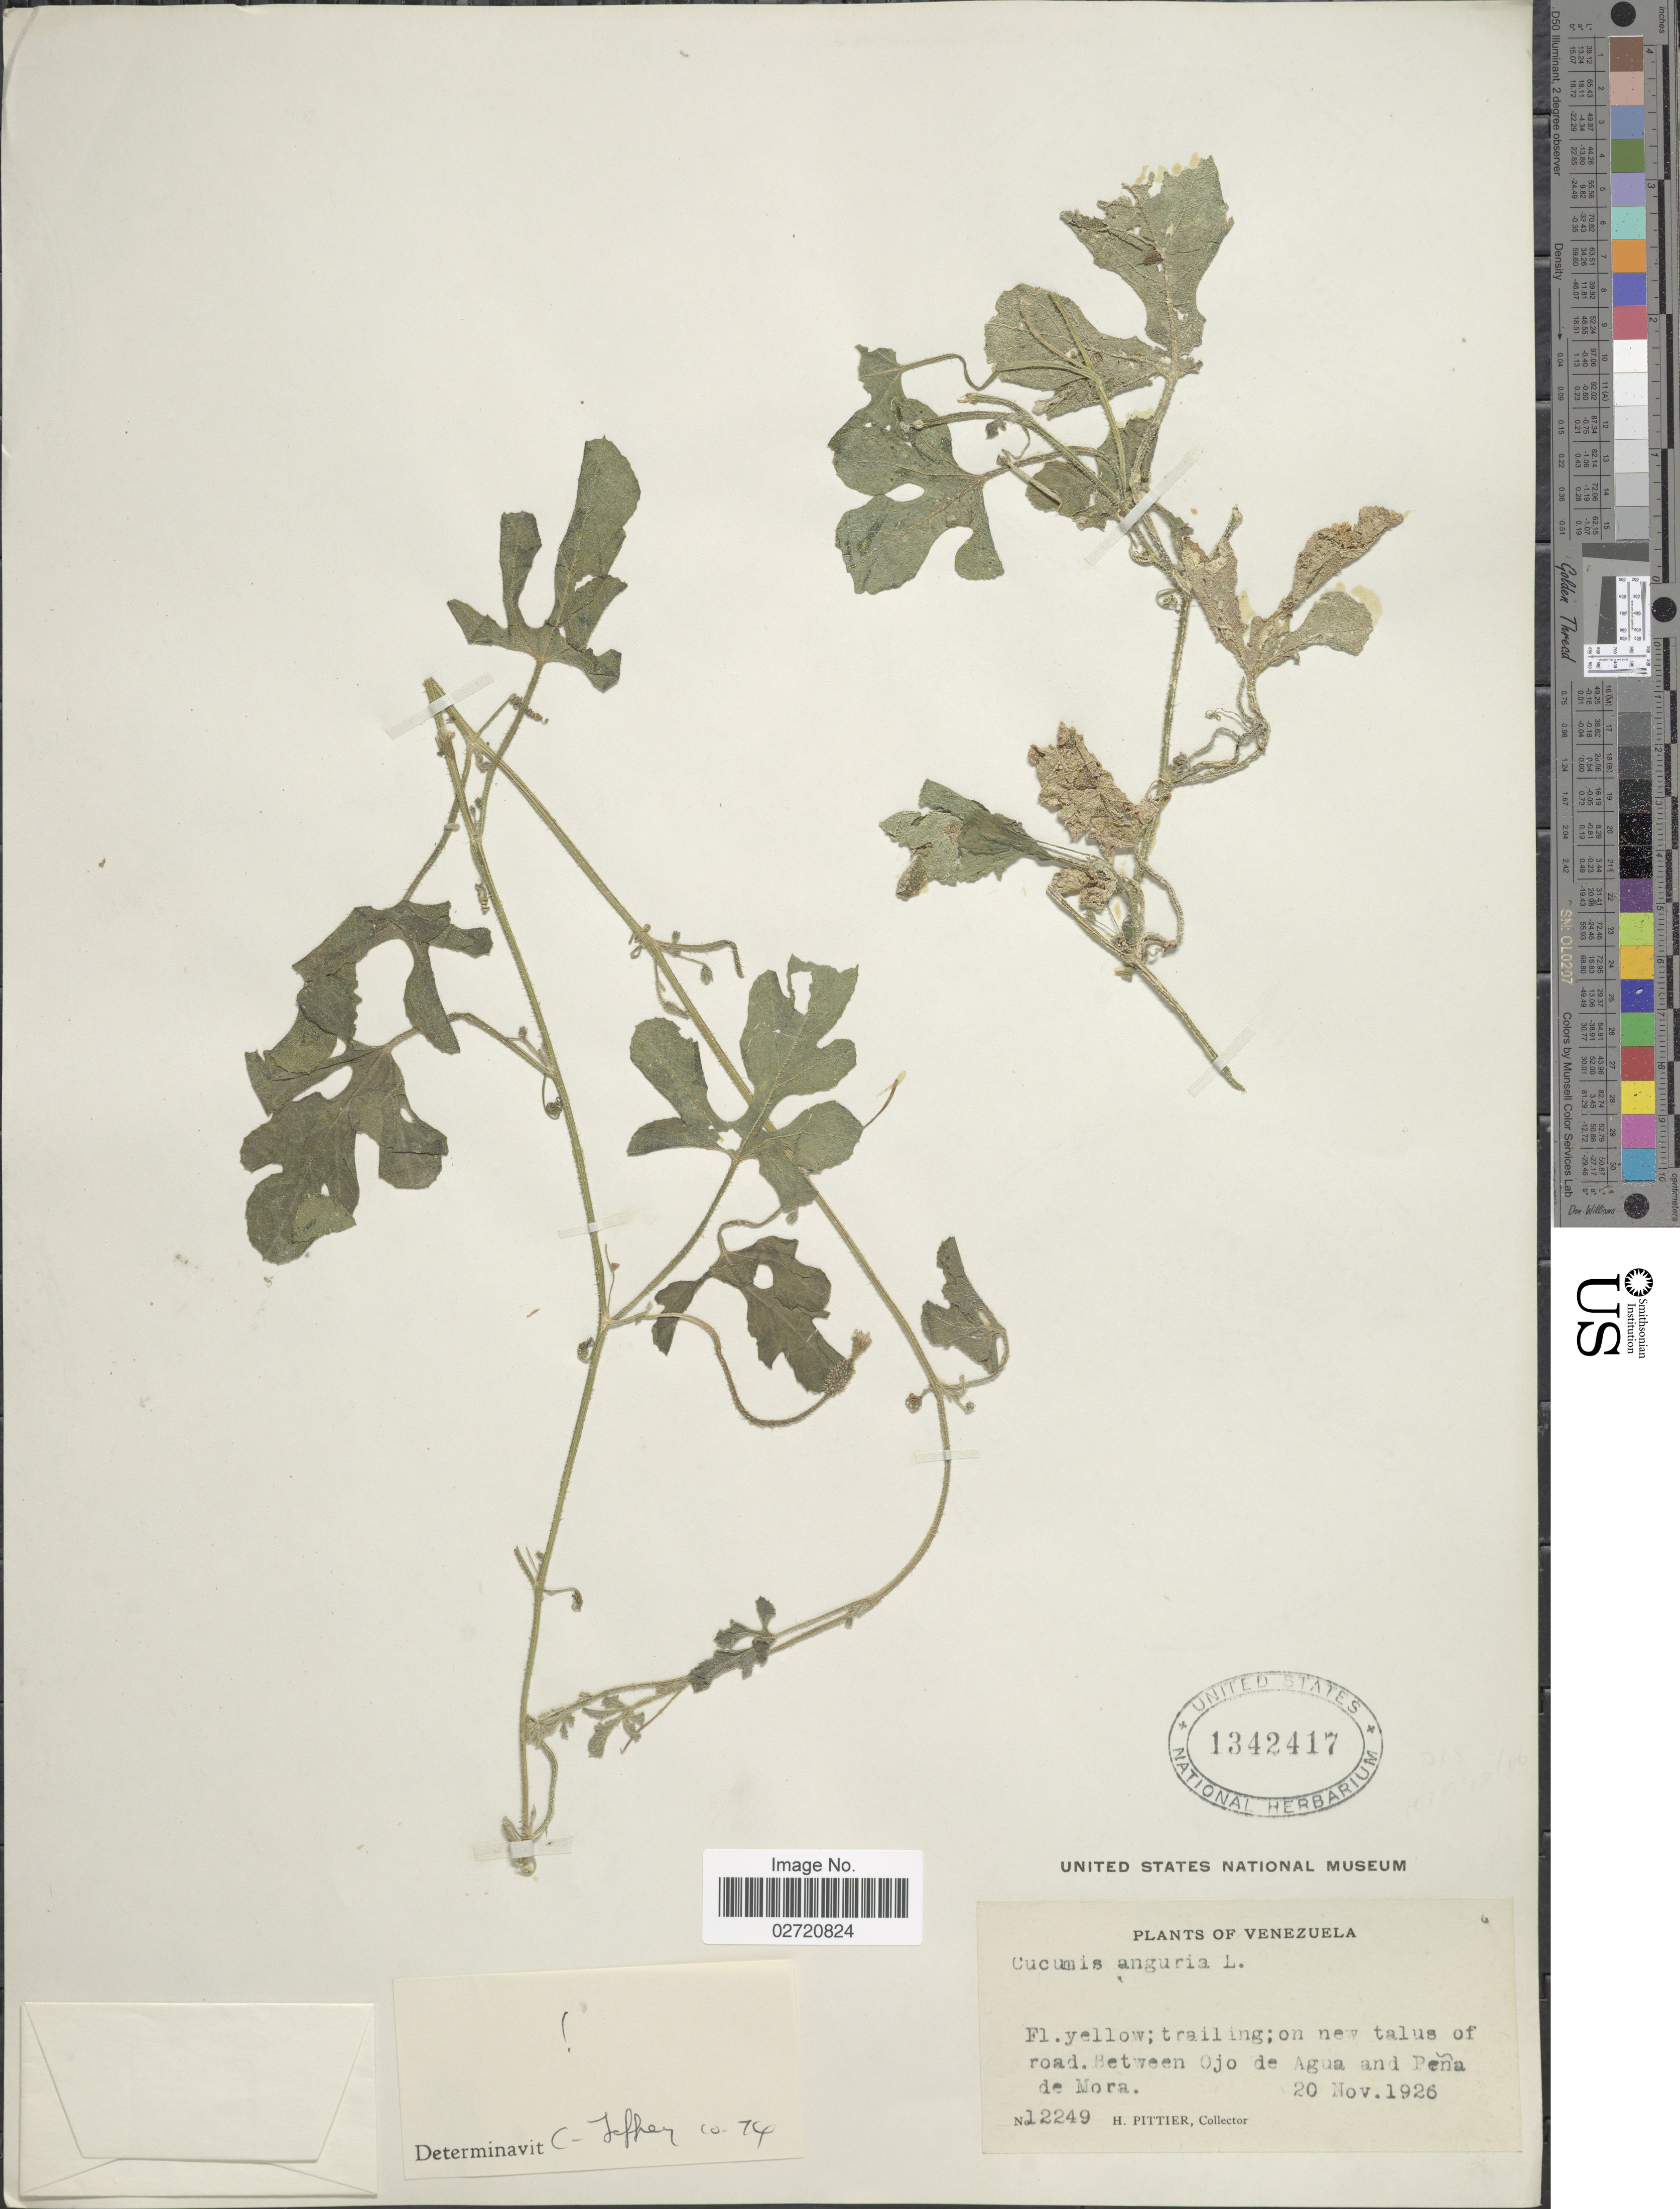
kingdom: Plantae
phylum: Tracheophyta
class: Magnoliopsida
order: Cucurbitales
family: Cucurbitaceae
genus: Cucumis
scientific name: Cucumis anguria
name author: L.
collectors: H. F. Pittier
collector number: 12249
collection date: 1926-11-20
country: Venezuela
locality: On new talus of road. Between Ojo de Agua and Pena de Mora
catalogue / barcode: US 1342417